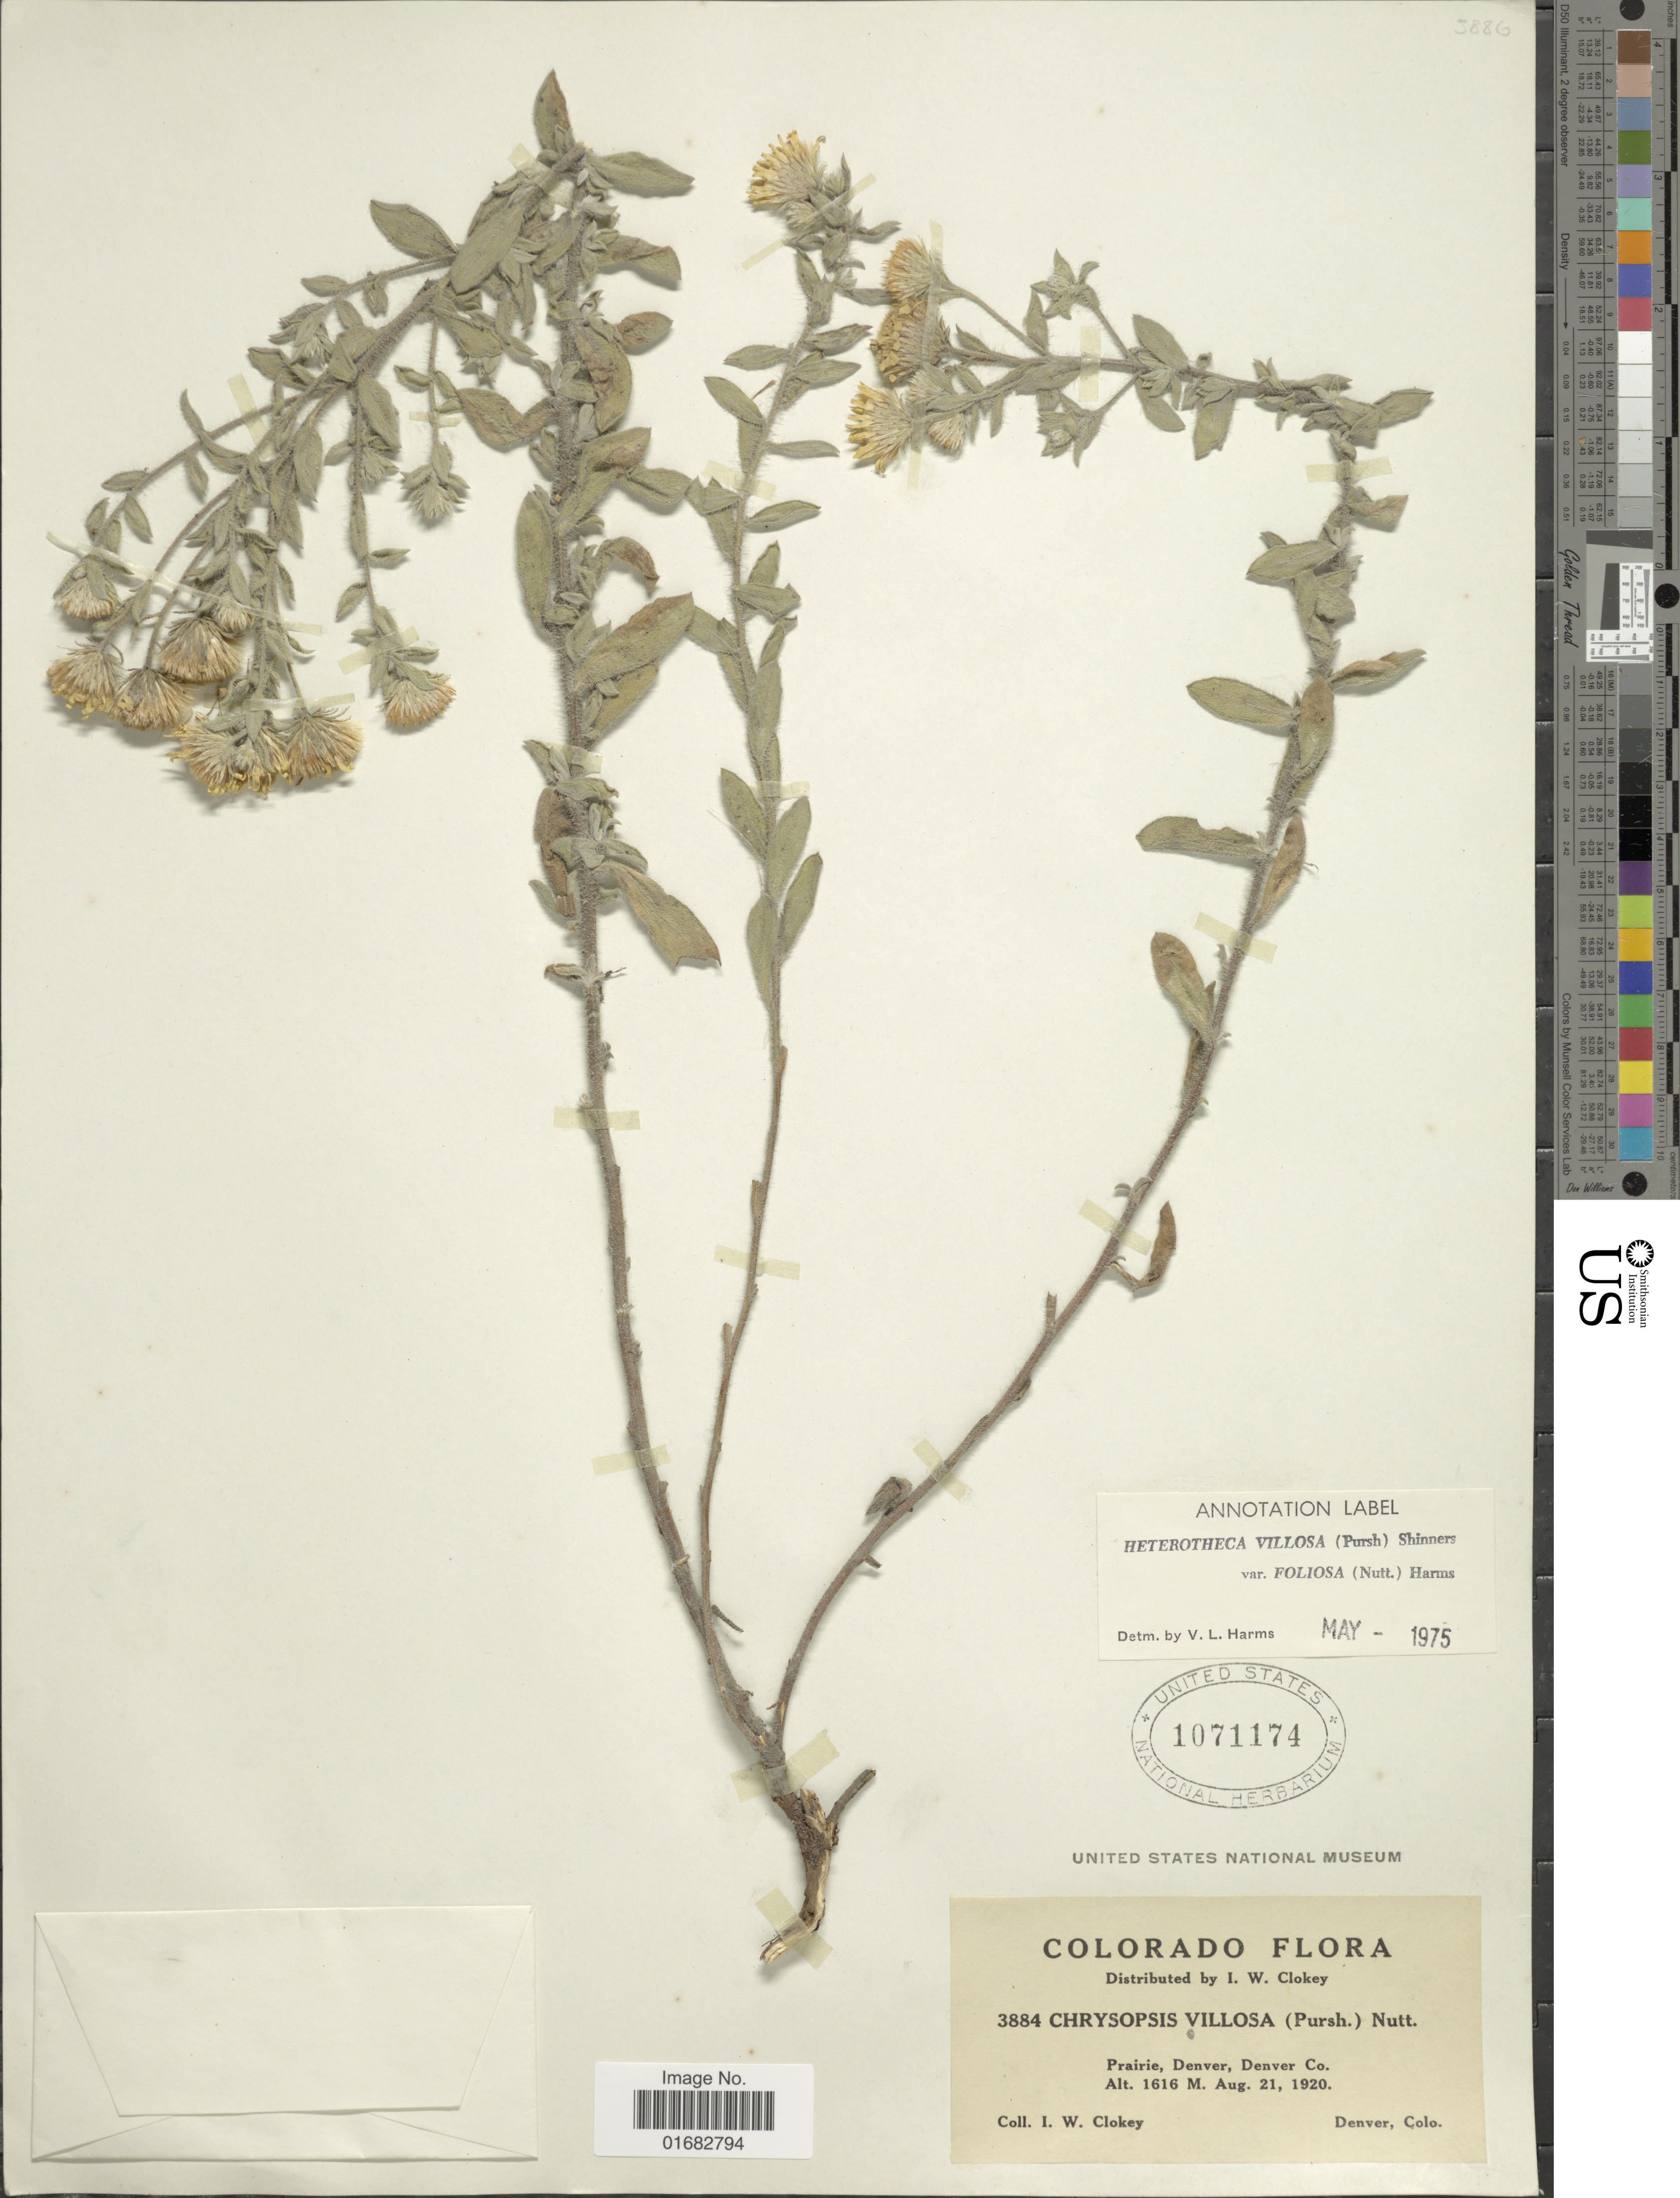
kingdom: Plantae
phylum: Tracheophyta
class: Magnoliopsida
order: Asterales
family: Asteraceae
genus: Heterotheca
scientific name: Heterotheca villosa var. foliosa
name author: (Nutt.) V.L. Harms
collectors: I. W. Clokey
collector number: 3884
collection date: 1920-08-21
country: United States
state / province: Colorado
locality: Prairie, Denver, Denver Co.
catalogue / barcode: US 1071174